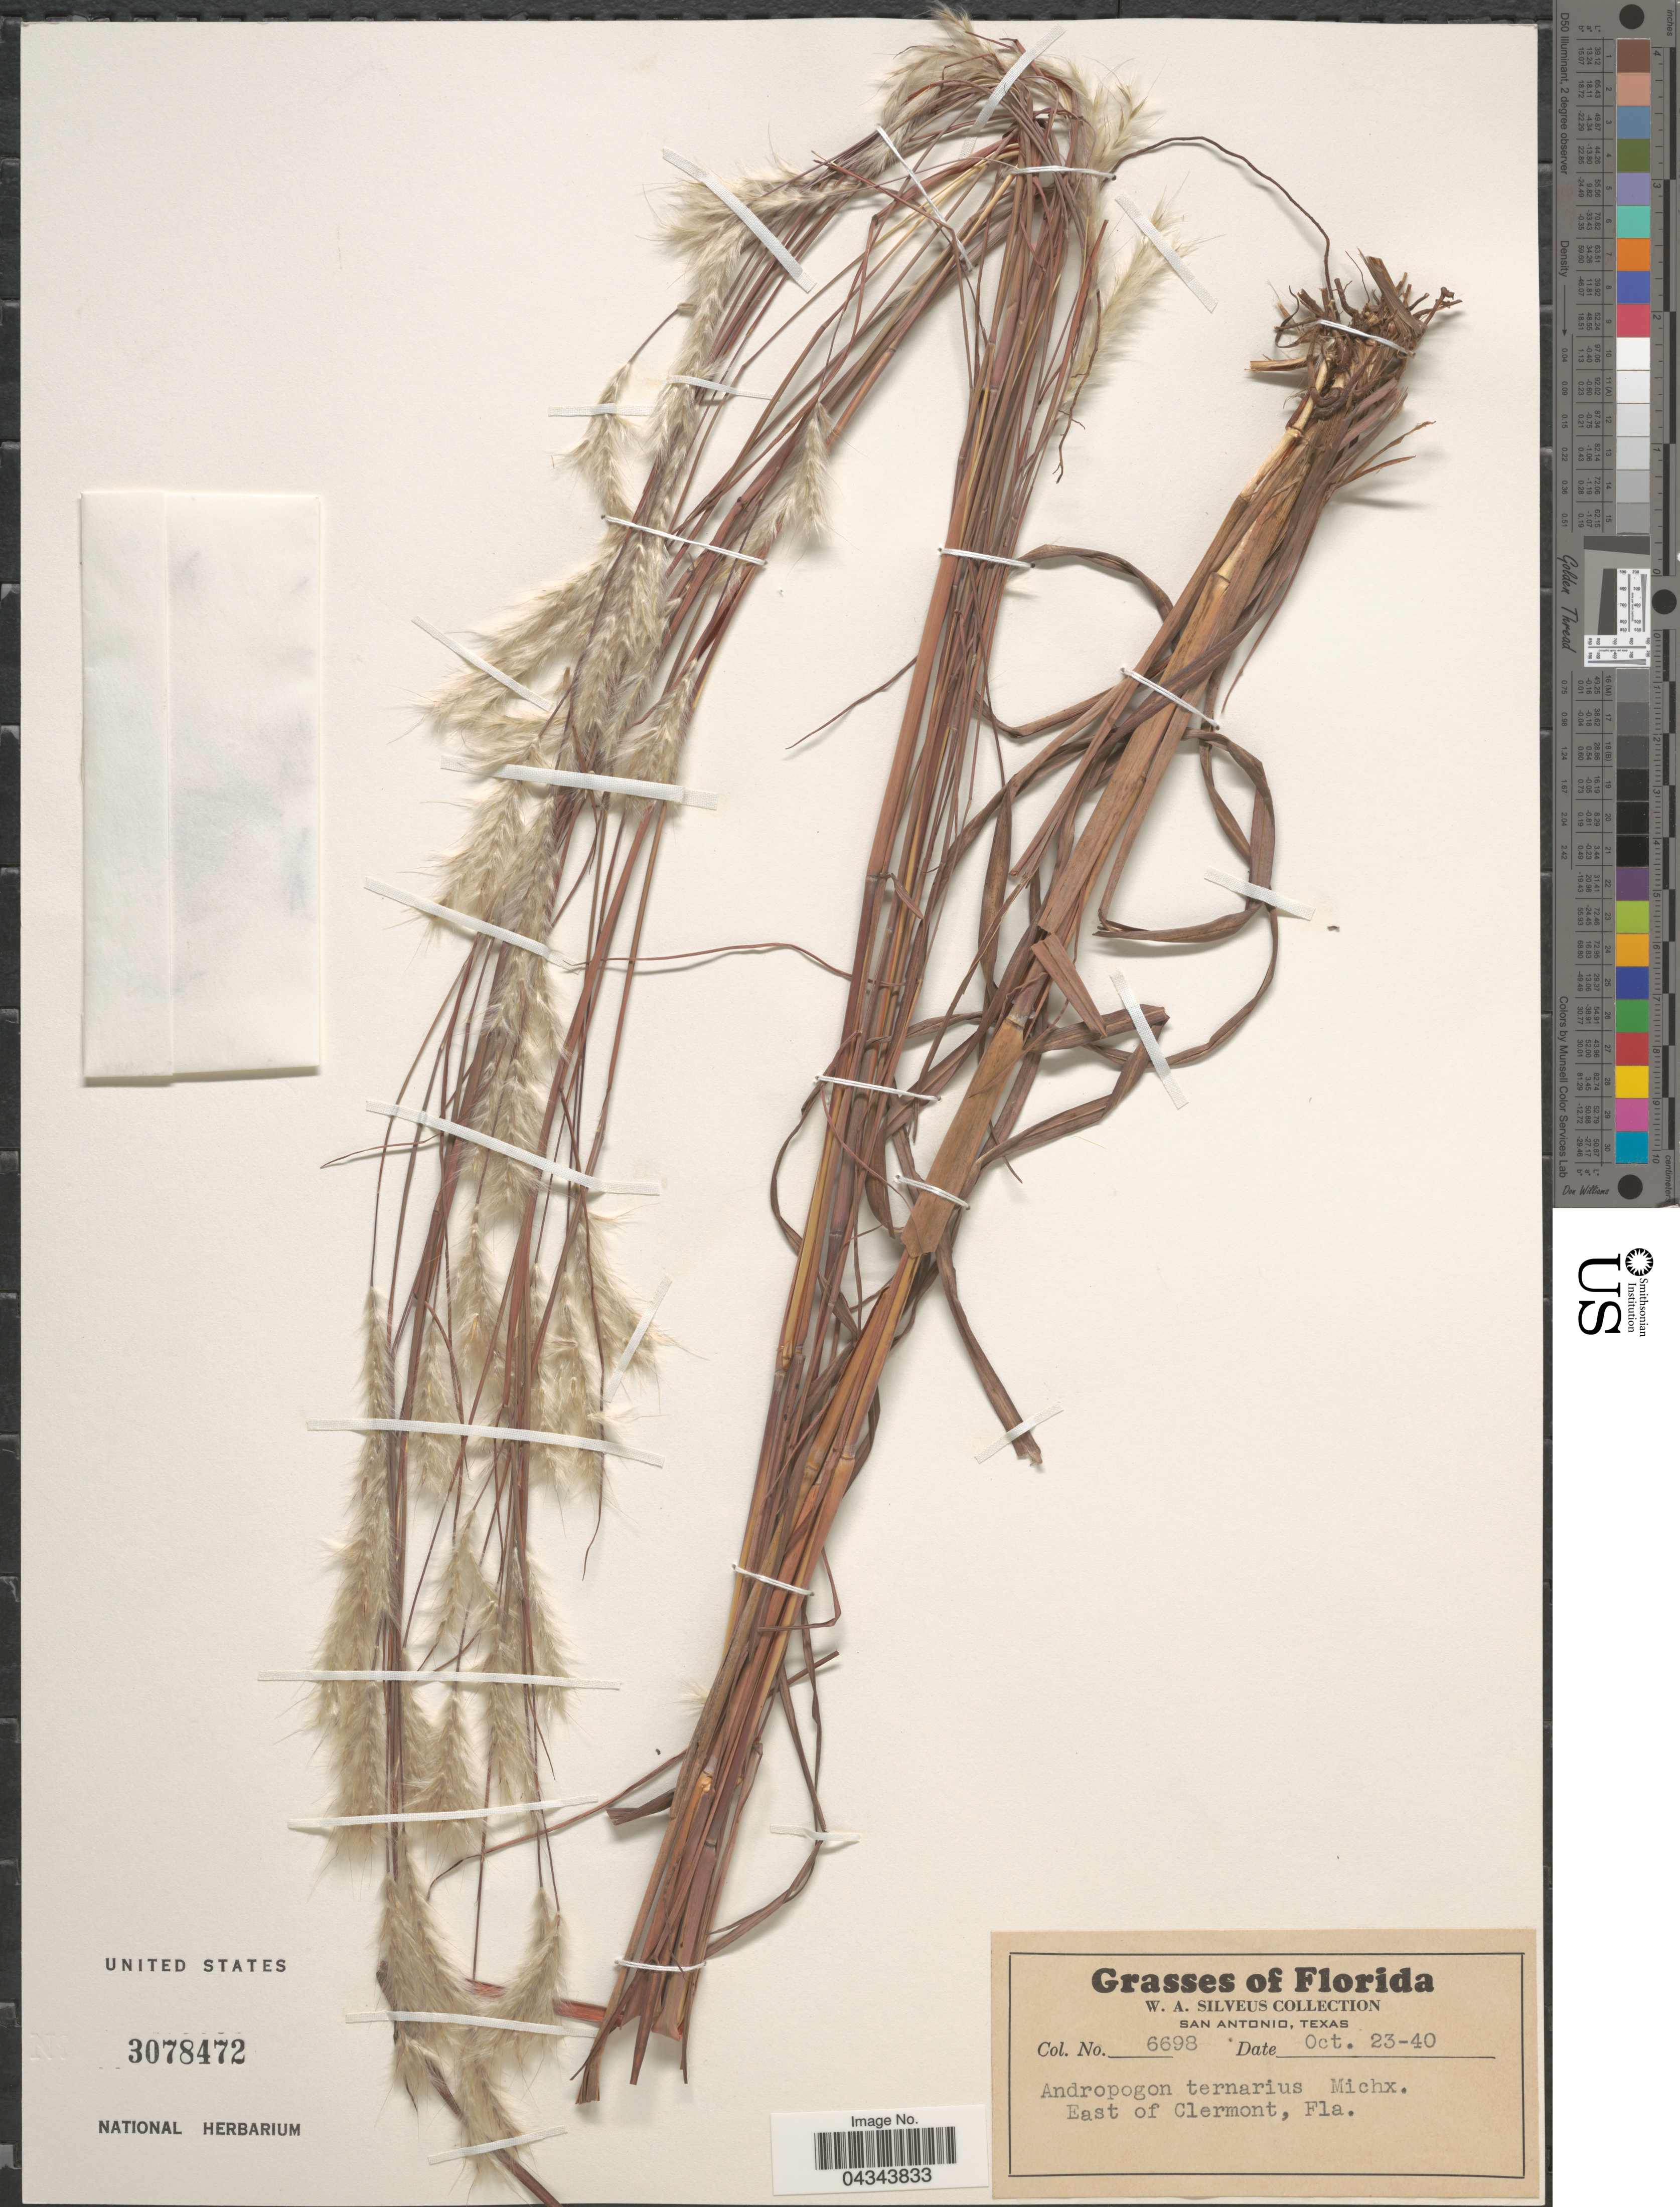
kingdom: Plantae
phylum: Tracheophyta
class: Liliopsida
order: Poales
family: Poaceae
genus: Andropogon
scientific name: Andropogon ternarius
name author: Michx.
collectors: W. Silveus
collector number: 6698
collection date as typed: Transcribed d/m/y: 23/10/40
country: United States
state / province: Florida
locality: East of Clermont.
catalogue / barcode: US 3078472